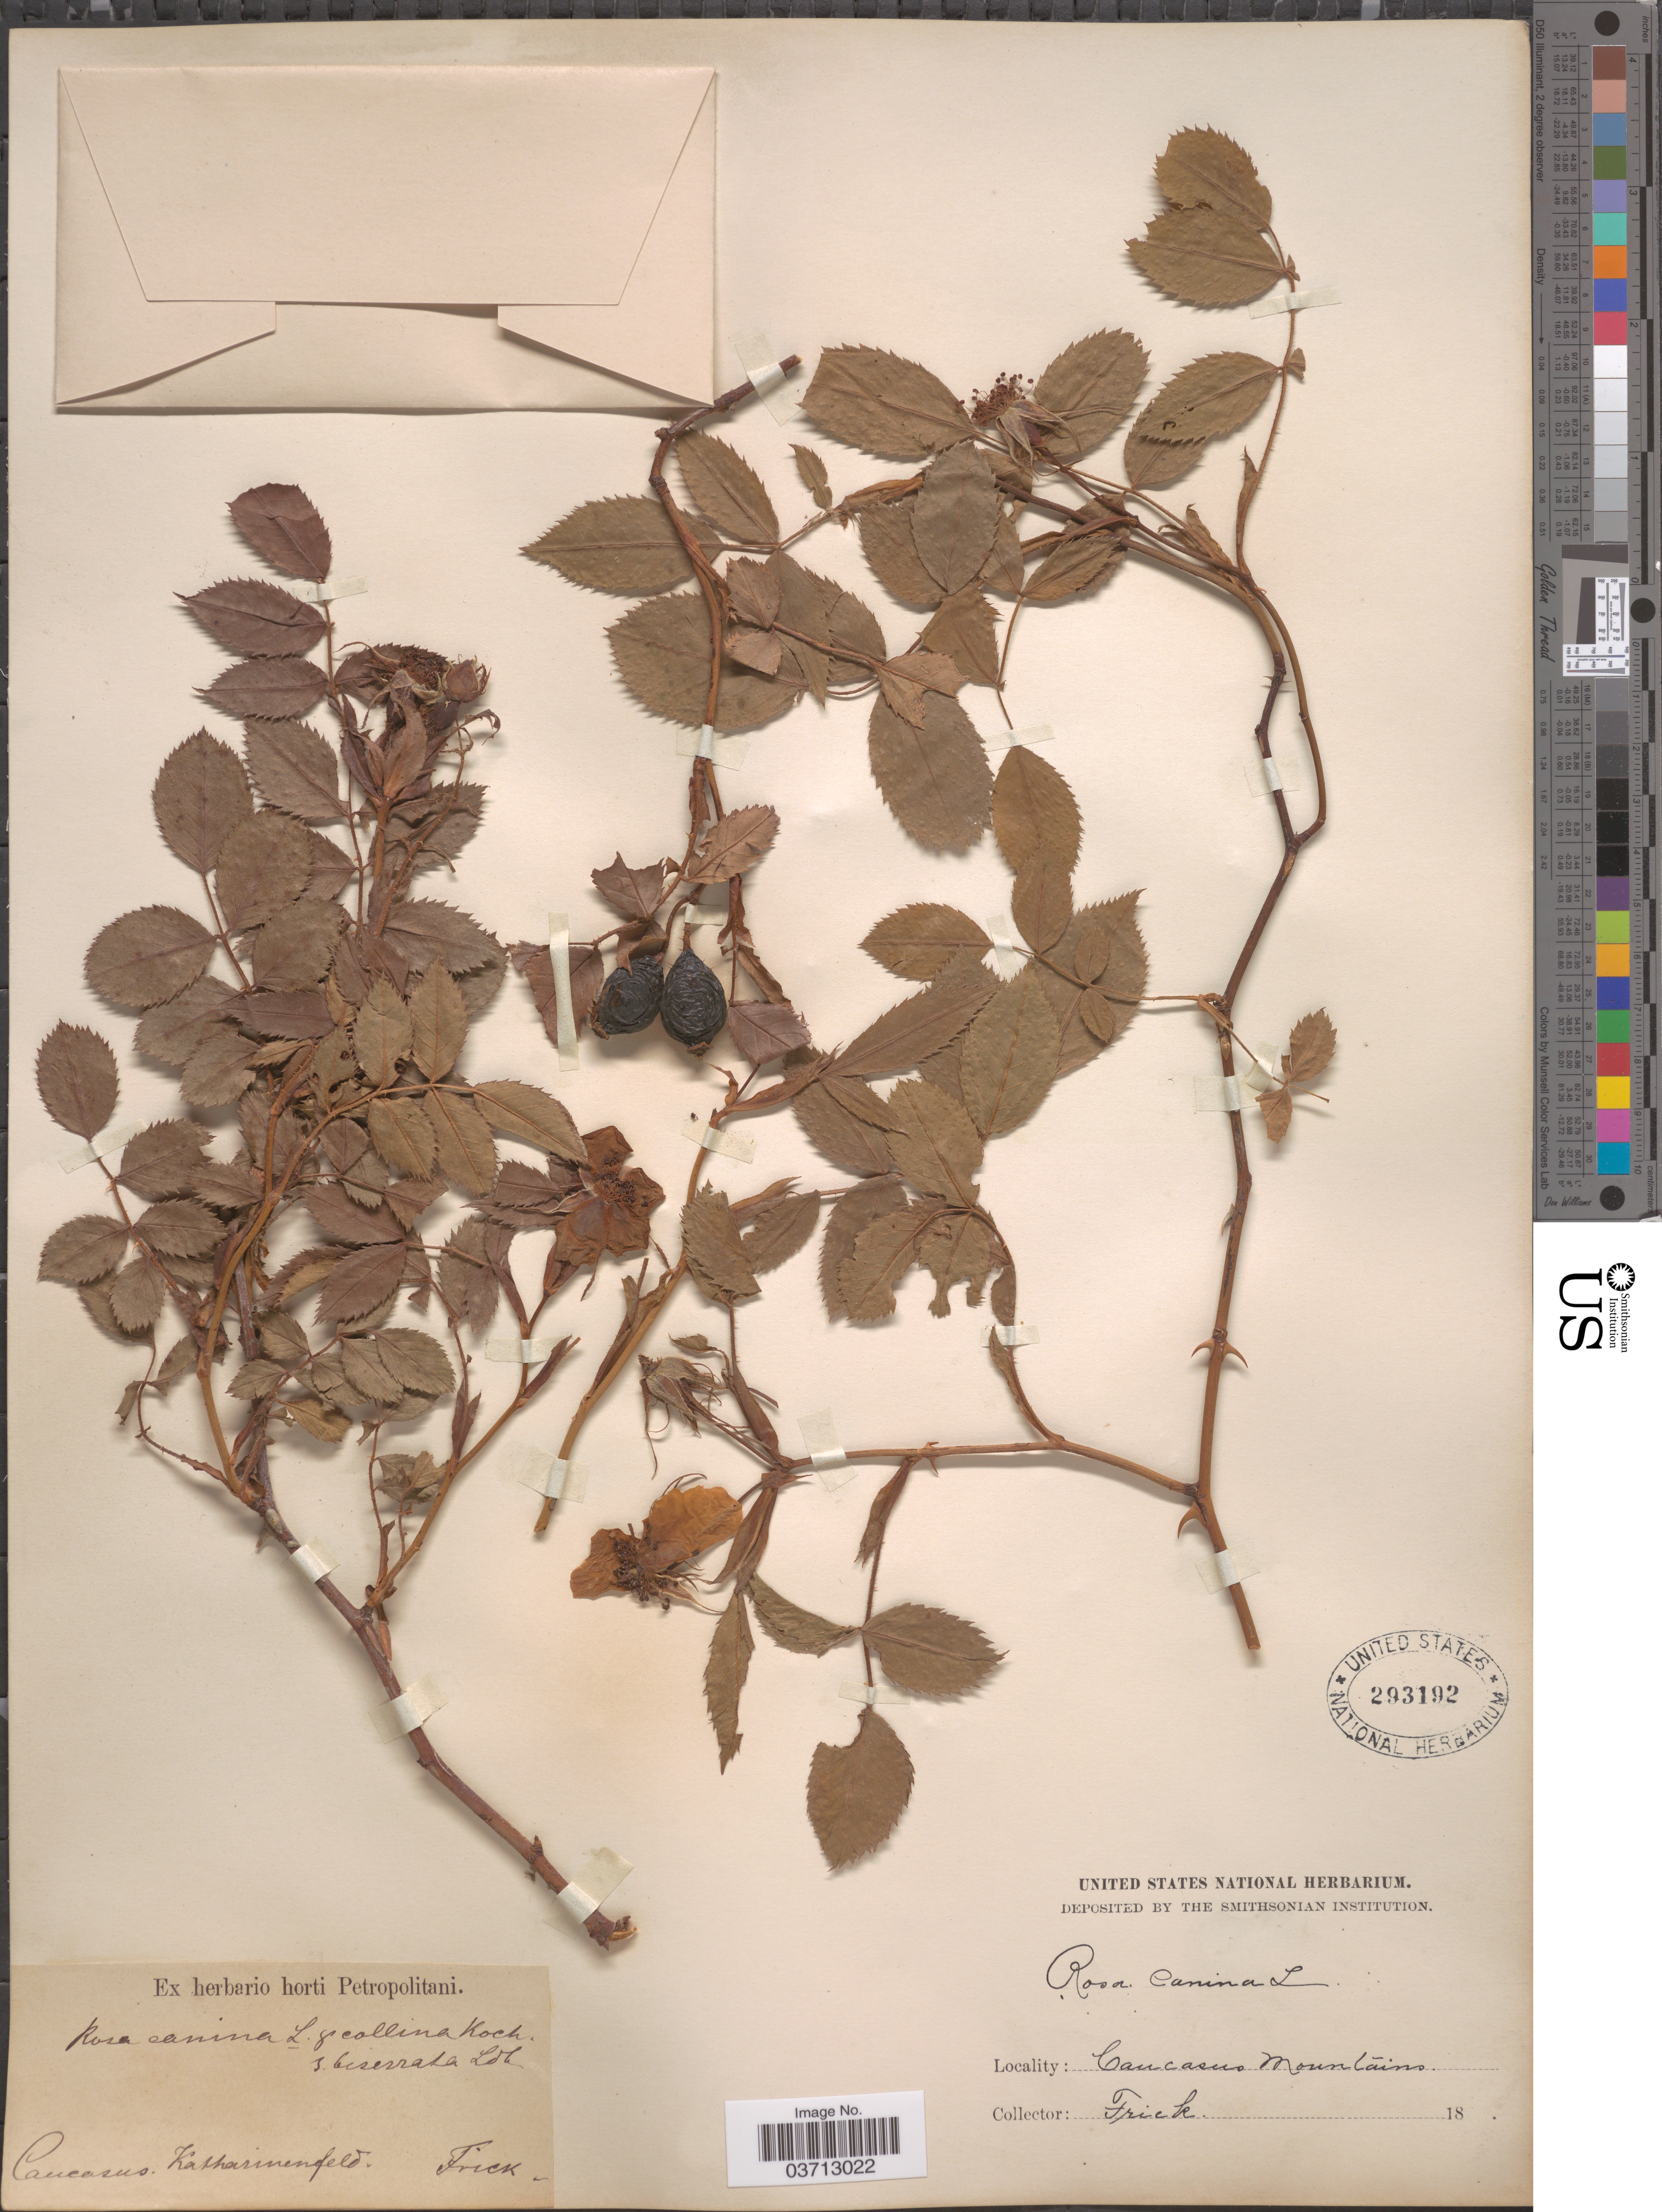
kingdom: Plantae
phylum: Tracheophyta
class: Magnoliopsida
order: Rosales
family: Rosaceae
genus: Rosa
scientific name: Rosa canina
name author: L.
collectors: Frick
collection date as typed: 18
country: Georgia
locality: Caucasus Mountains. Caucasus. Katharinenfeld.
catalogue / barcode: US 293192